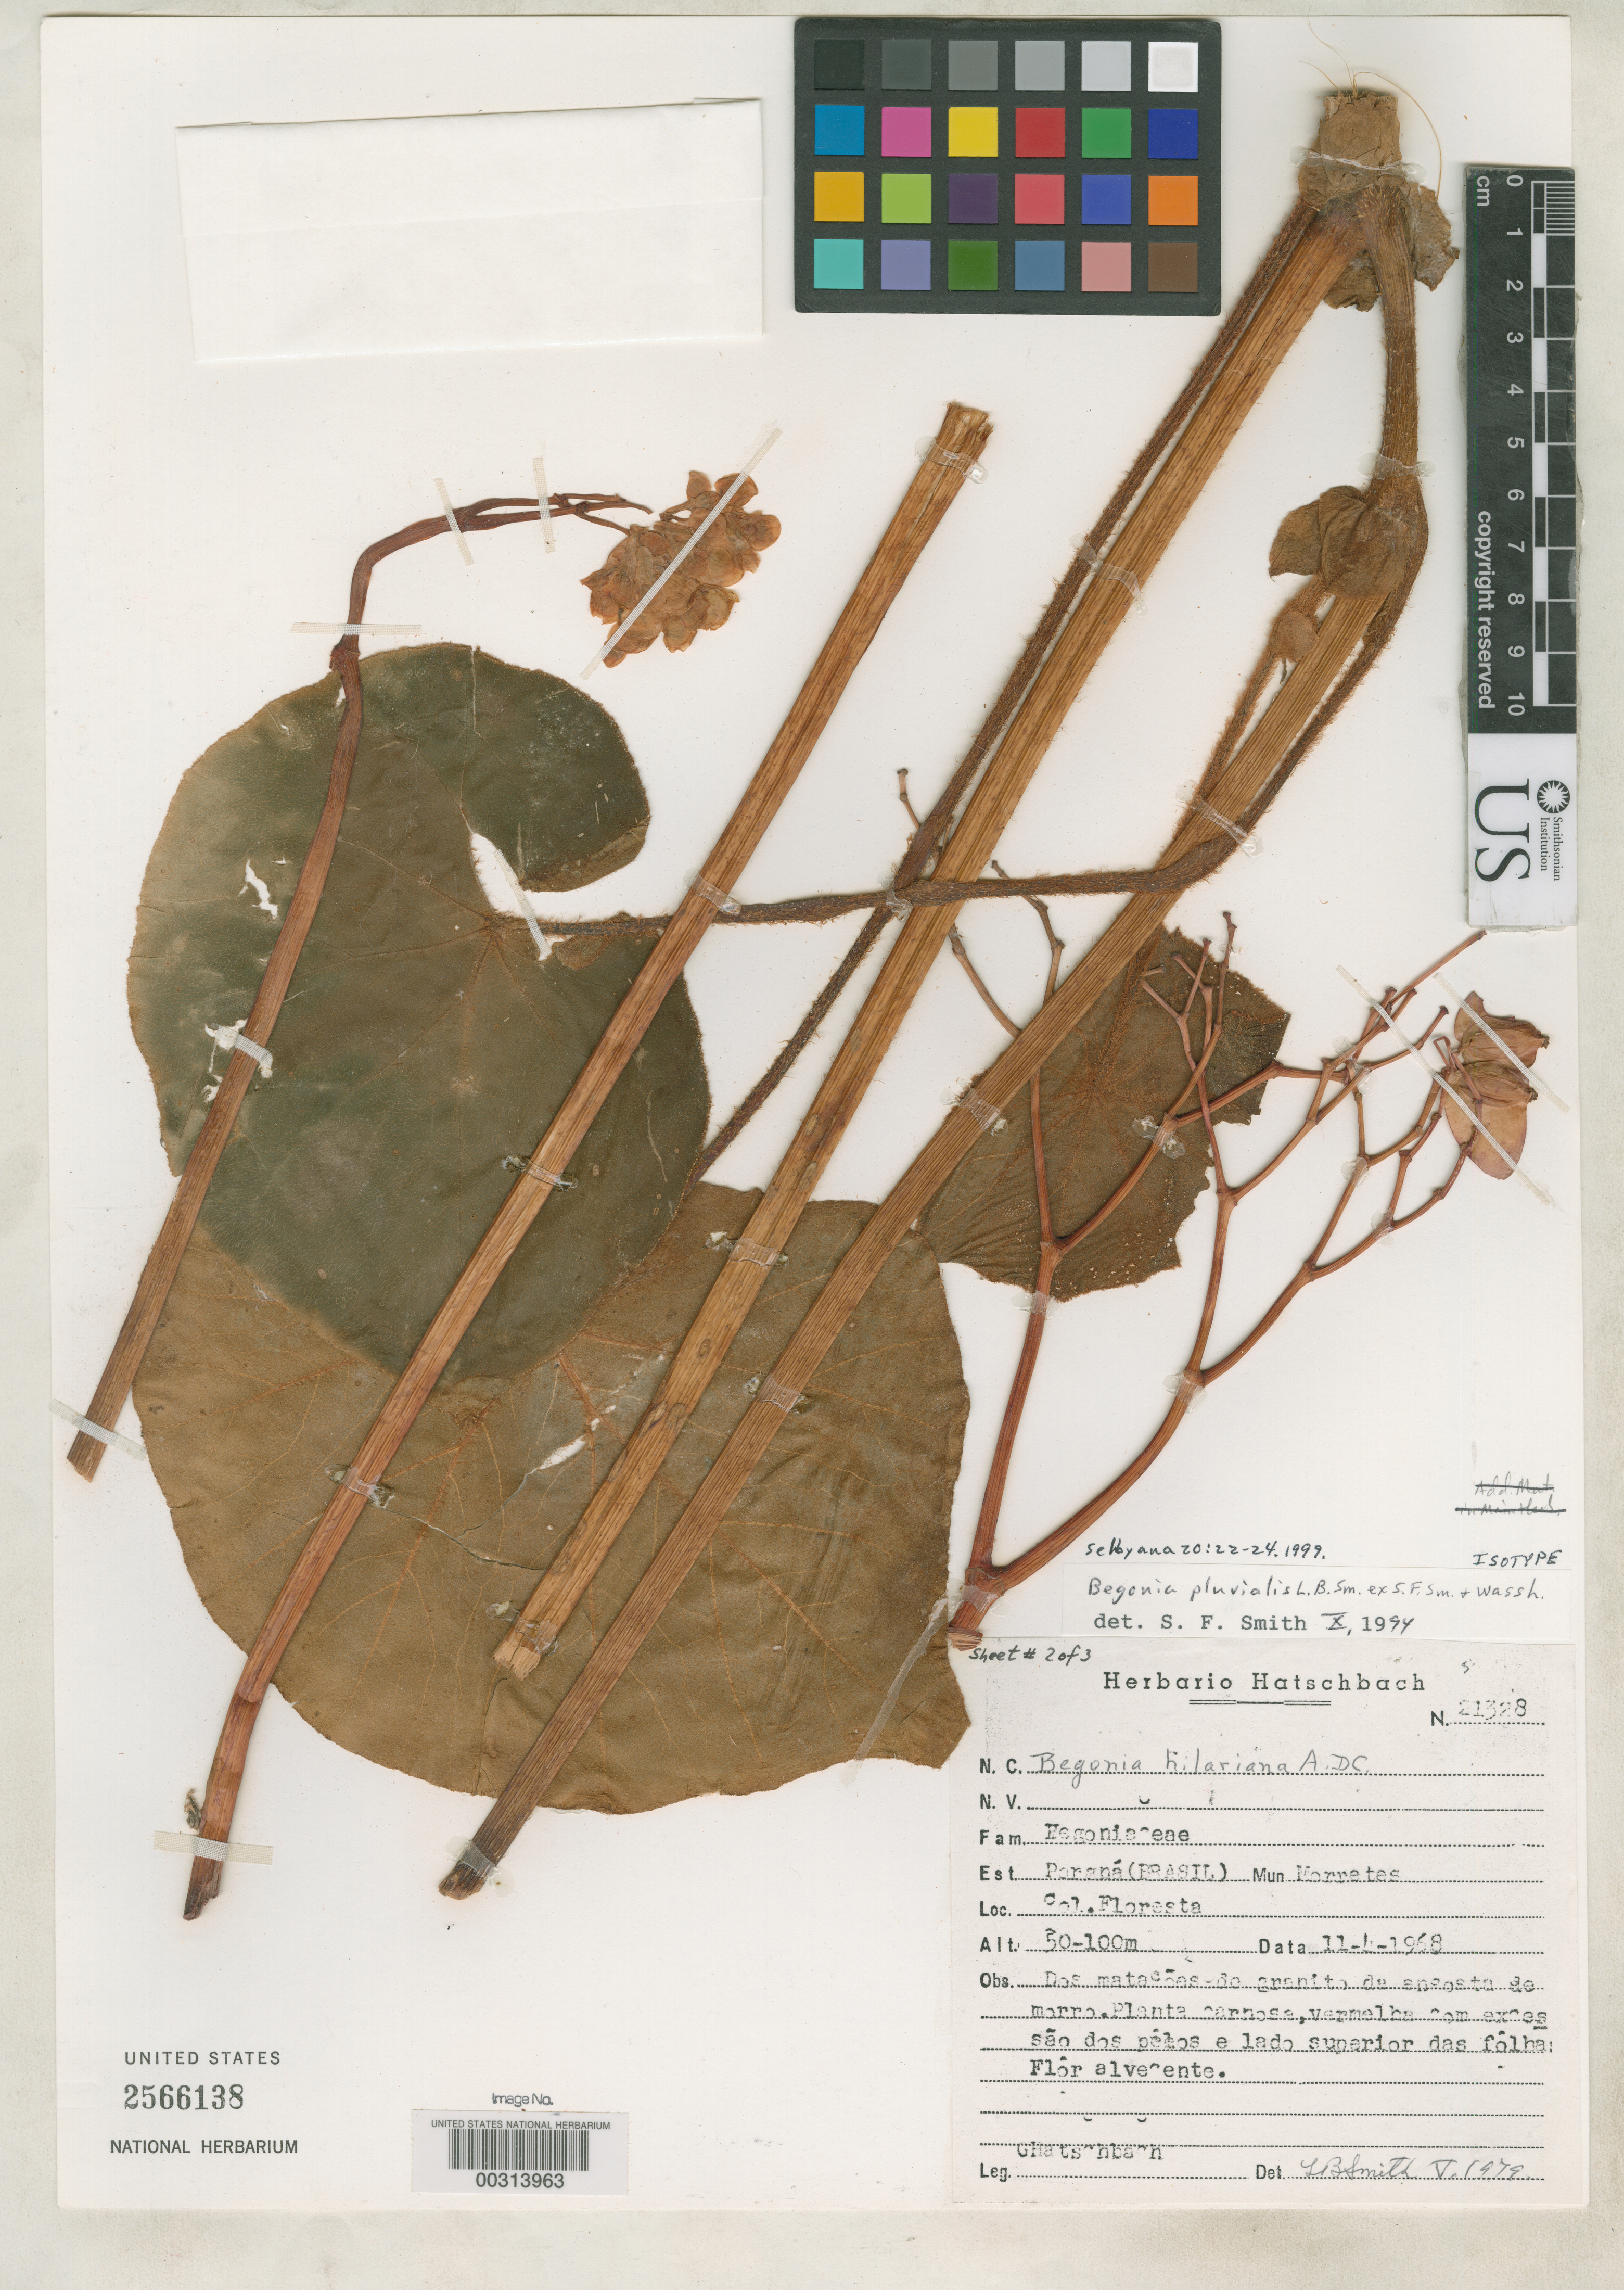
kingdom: Plantae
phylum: Tracheophyta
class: Magnoliopsida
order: Cucurbitales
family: Begoniaceae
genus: Begonia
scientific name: Begonia pluvialis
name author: L.B. Sm. ex S.F. Sm. & Wassh.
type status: Isotype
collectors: G. Hatschbach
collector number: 21328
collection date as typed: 11 Apr 1968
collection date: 1968-04-11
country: Brazil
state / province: Paraná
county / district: Morretes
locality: Col. Floresta.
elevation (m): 50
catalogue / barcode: US 2566138